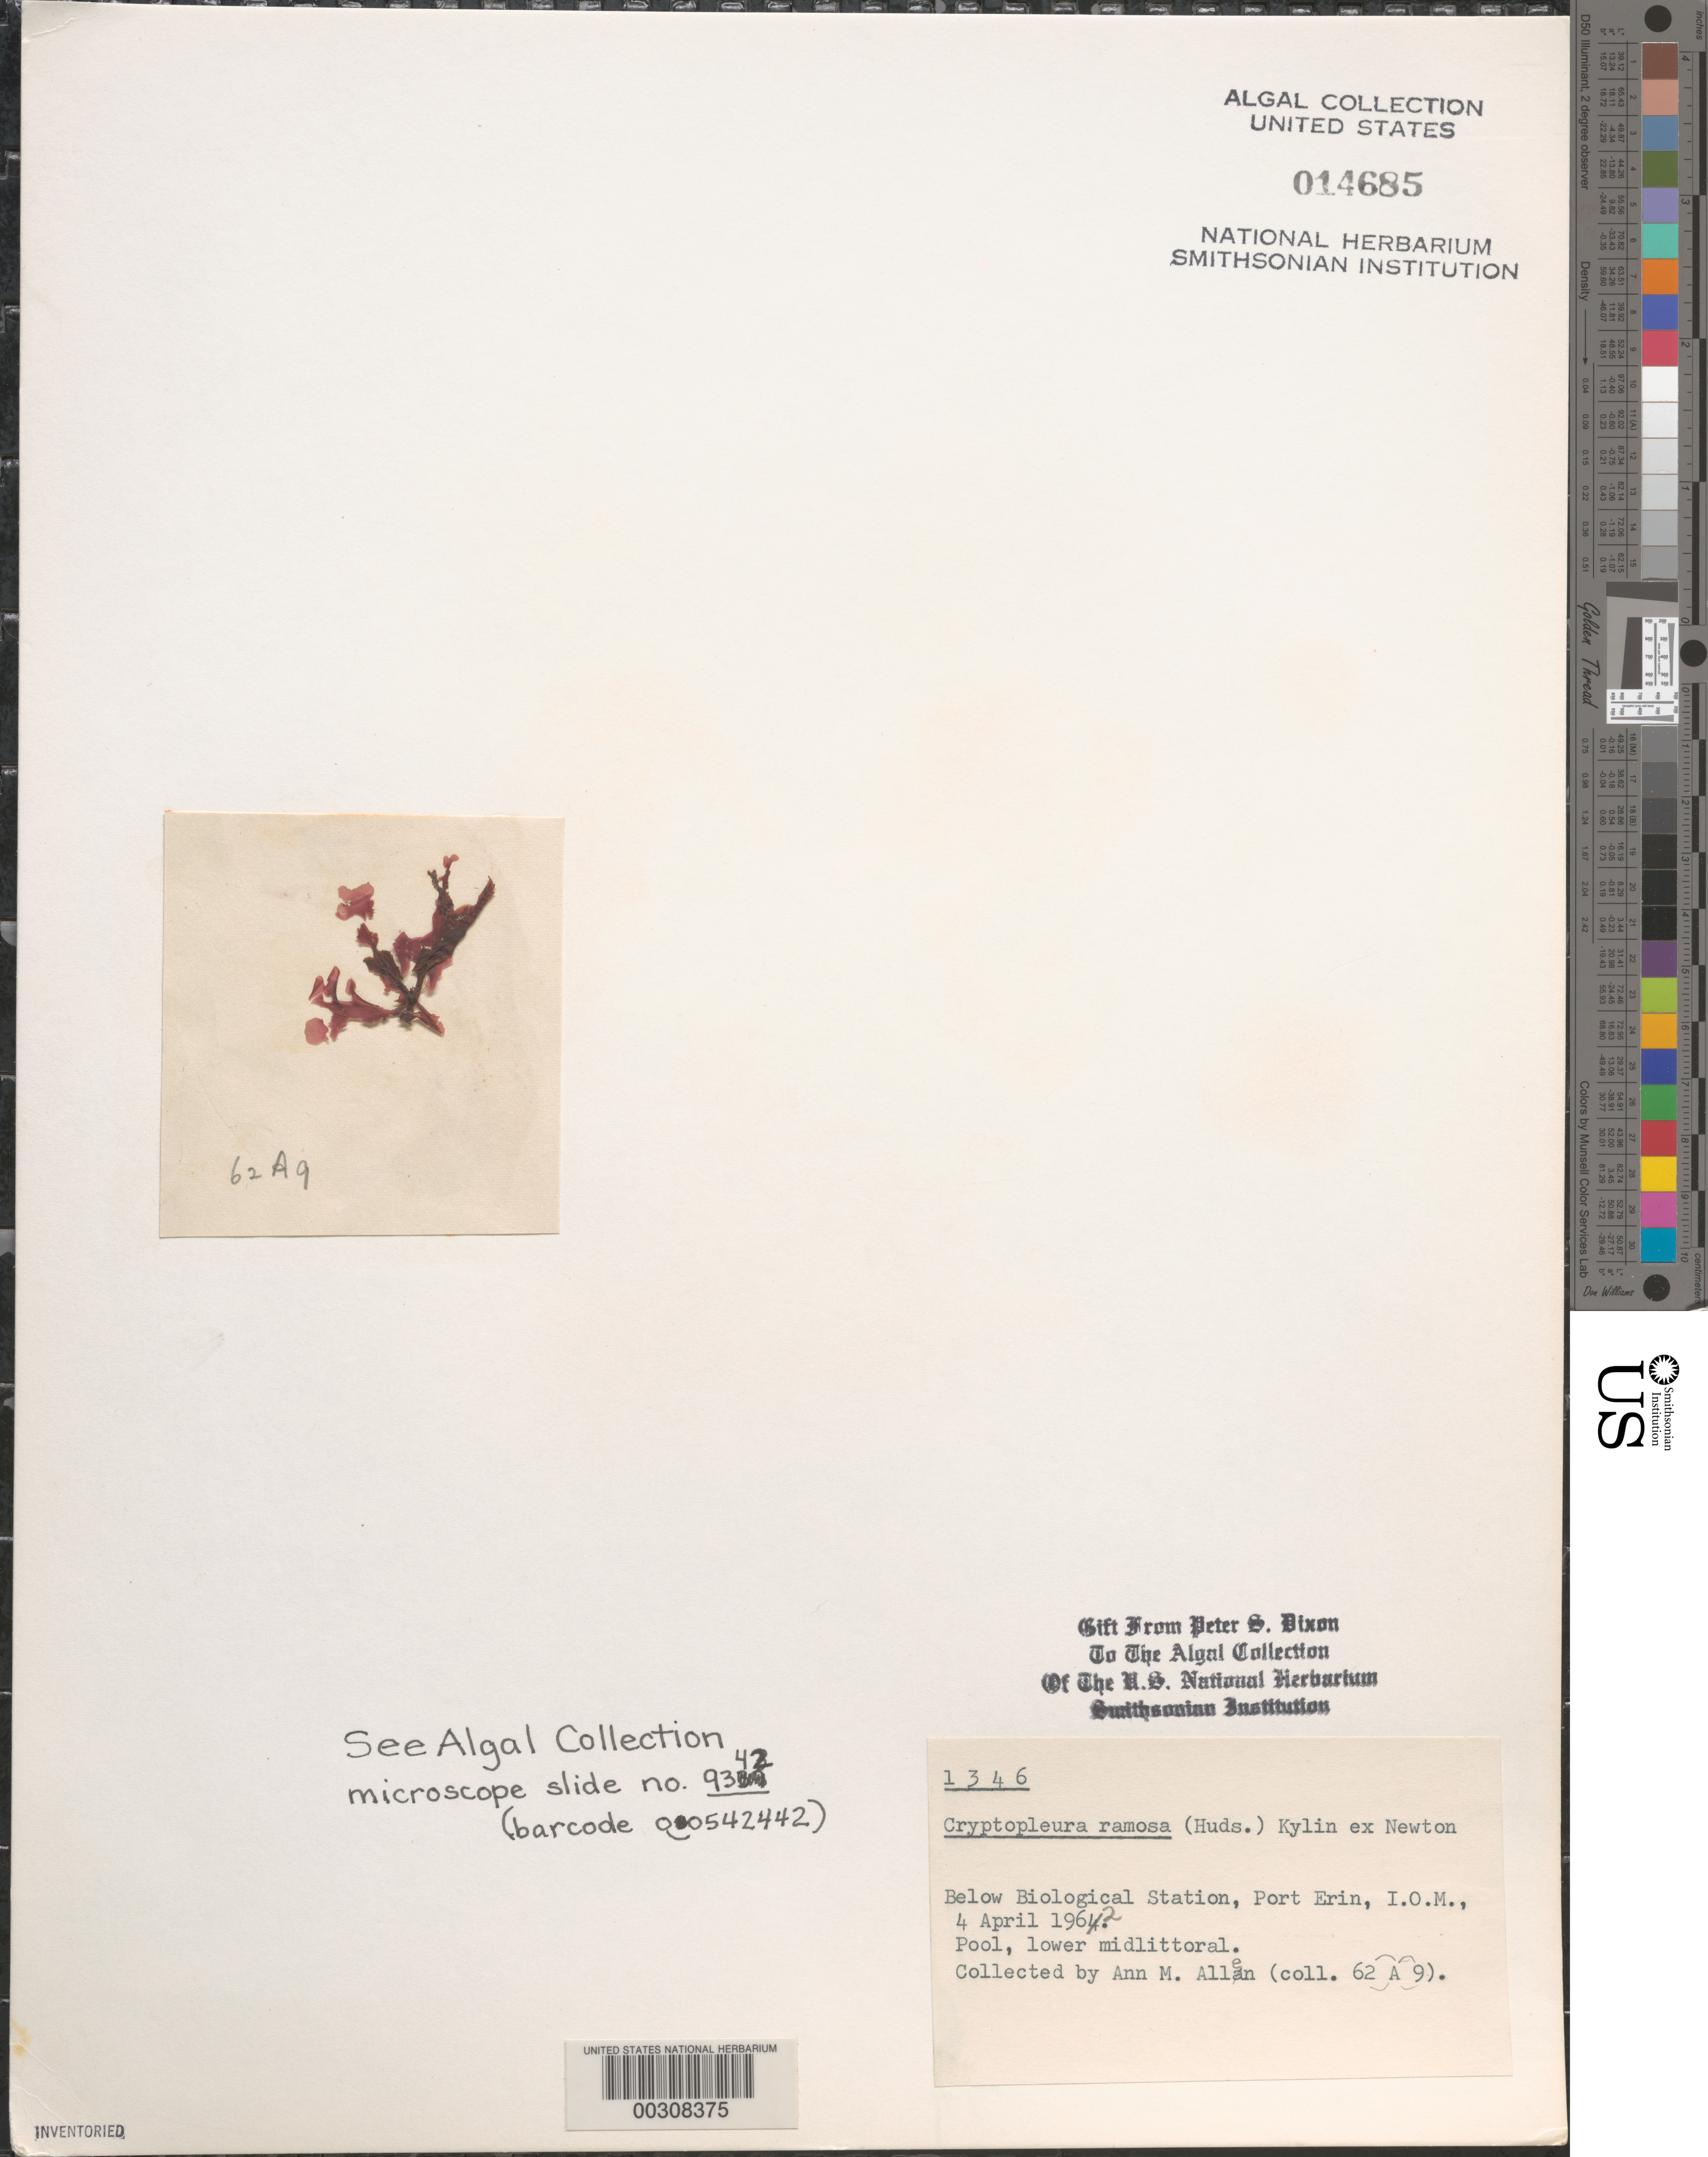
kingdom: Plantae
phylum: Rhodophyta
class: Florideophyceae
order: Ceramiales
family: Delesseriaceae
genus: Cryptopleura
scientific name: Cryptopleura ramosa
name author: (Huds.) L.M. Newton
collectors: M. A. Allen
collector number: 62A9 & PSD 1346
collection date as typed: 04 Apr 1962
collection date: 1962-04-04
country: United Kingdom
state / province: England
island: Isle of Man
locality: Port Erin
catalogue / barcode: US 14685